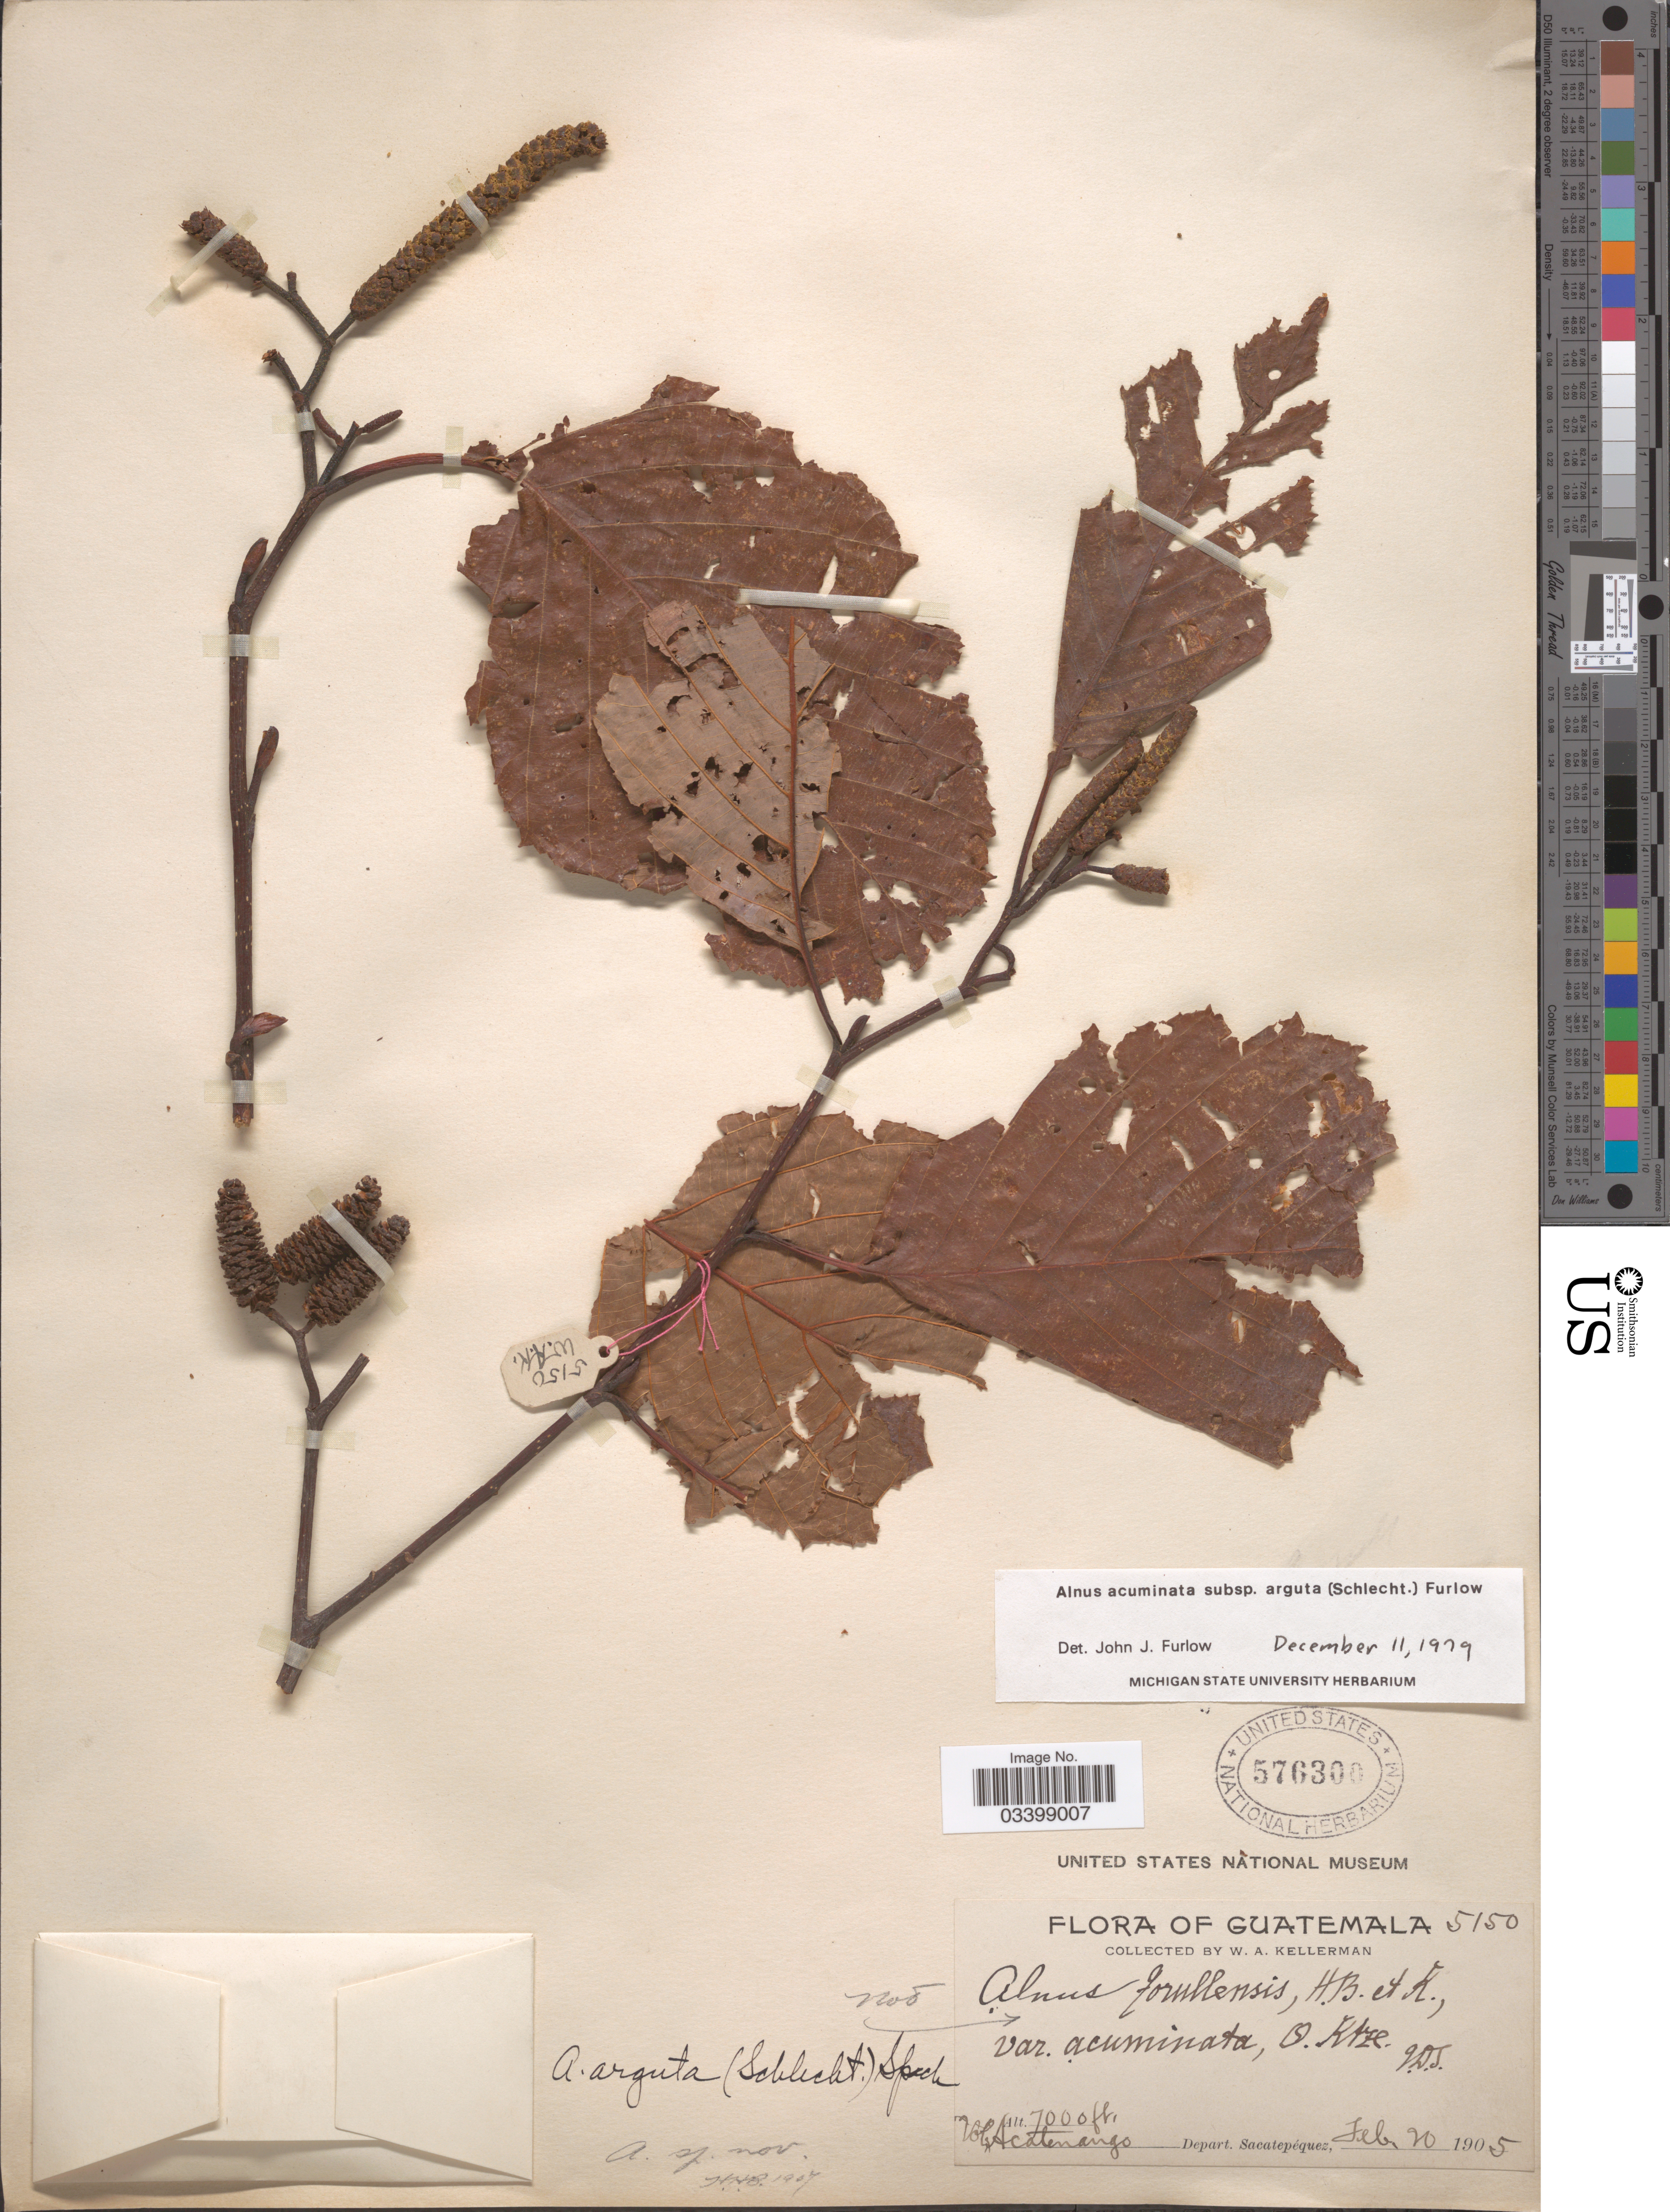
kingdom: Plantae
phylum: Tracheophyta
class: Magnoliopsida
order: Fagales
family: Betulaceae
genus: Alnus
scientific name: Alnus acuminata subsp. arguta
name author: (Schltdl.) Furlow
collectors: W. Kellerman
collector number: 5150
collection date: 1905-02-20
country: Guatemala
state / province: Sacatepéquez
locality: Vol. Acatenango Depart. Sacatepéquez.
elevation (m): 2134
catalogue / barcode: US 576300